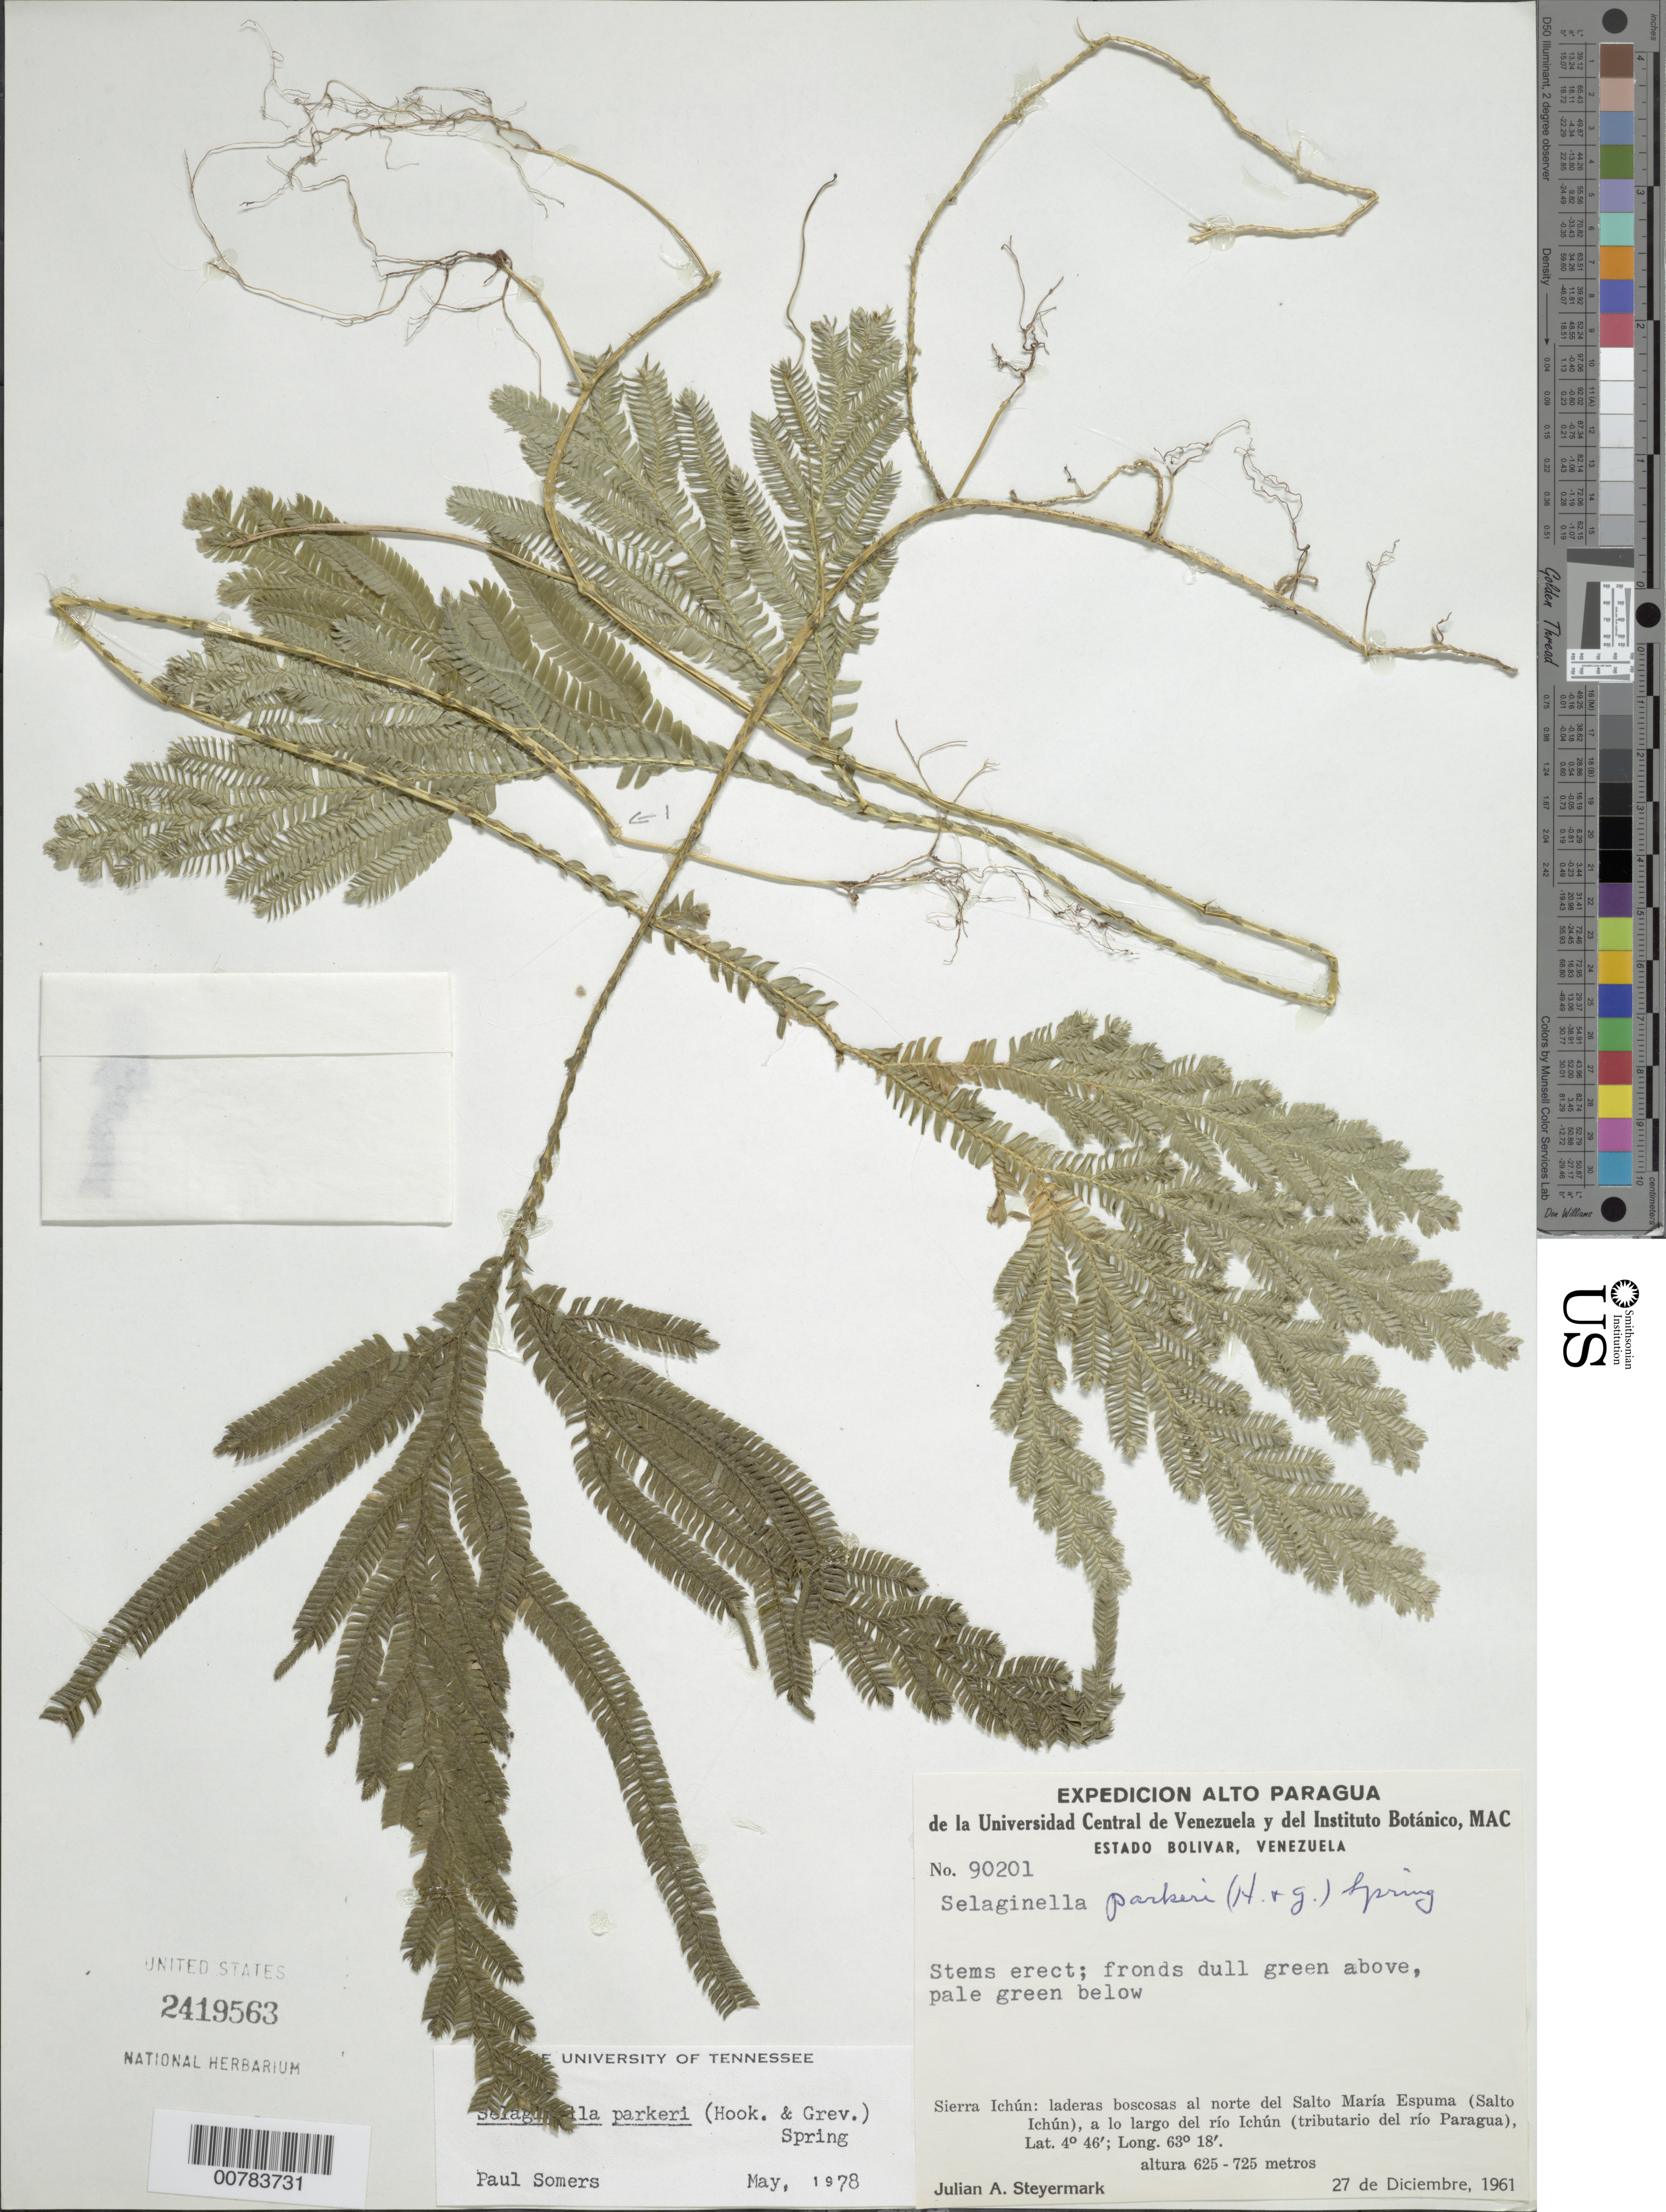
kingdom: Plantae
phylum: Tracheophyta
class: Lycopodiopsida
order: Selaginellales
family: Selaginellaceae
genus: Selaginella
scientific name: Selaginella parkeri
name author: (Hook. & Grev.) Spring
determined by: Somers, P., (TENN), University of Tennessee Knoxville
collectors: J. Steyermark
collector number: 90201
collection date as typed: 27-Dec-61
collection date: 1961-12-27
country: Venezuela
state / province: Bolívar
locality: Sierra Ichún, N del Salto María Espuma (Salto Ichún) del Río Ichún (tributary of río Paragua)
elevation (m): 625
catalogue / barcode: US 2419563